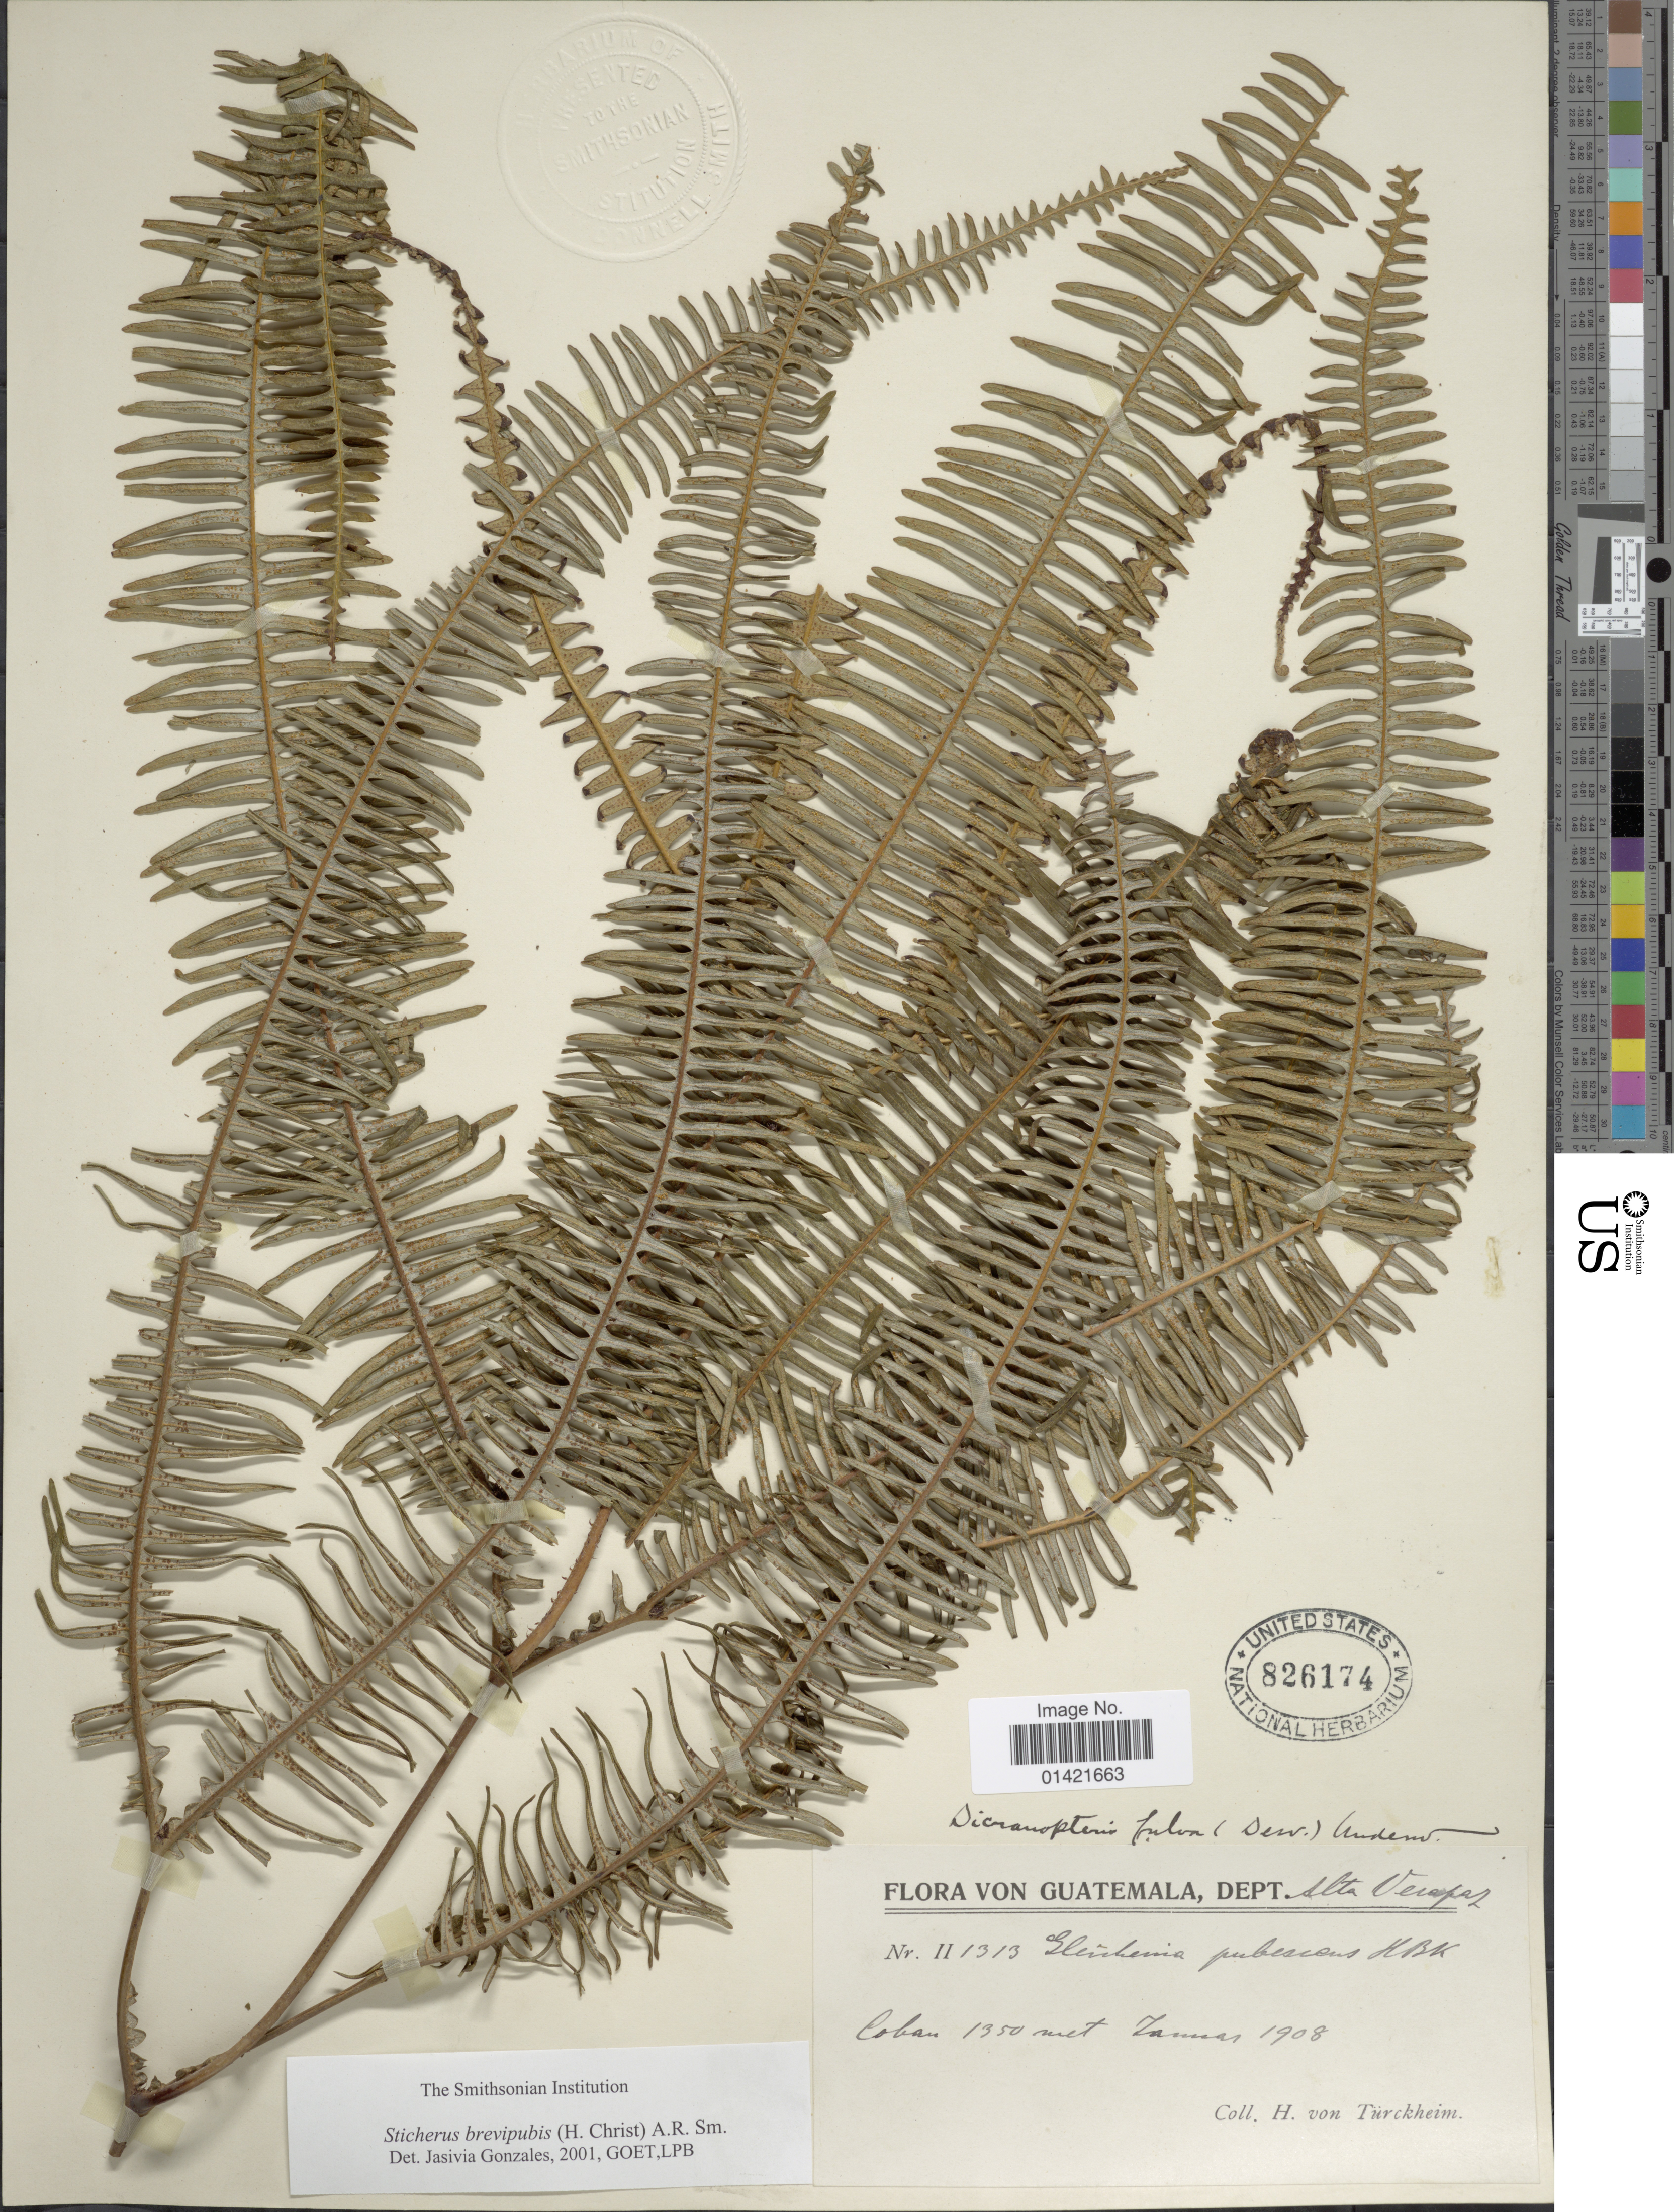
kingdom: Plantae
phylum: Tracheophyta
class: Polypodiopsida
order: Gleicheniales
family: Gleicheniaceae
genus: Sticherus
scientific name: Sticherus fulvus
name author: (Desv.) Ching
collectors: H. von Türckheim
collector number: II1313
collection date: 1908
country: Guatemala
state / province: Alta Verapaz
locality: Cobán, Dept. Alta Verapaz.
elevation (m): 1350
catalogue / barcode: US 826174